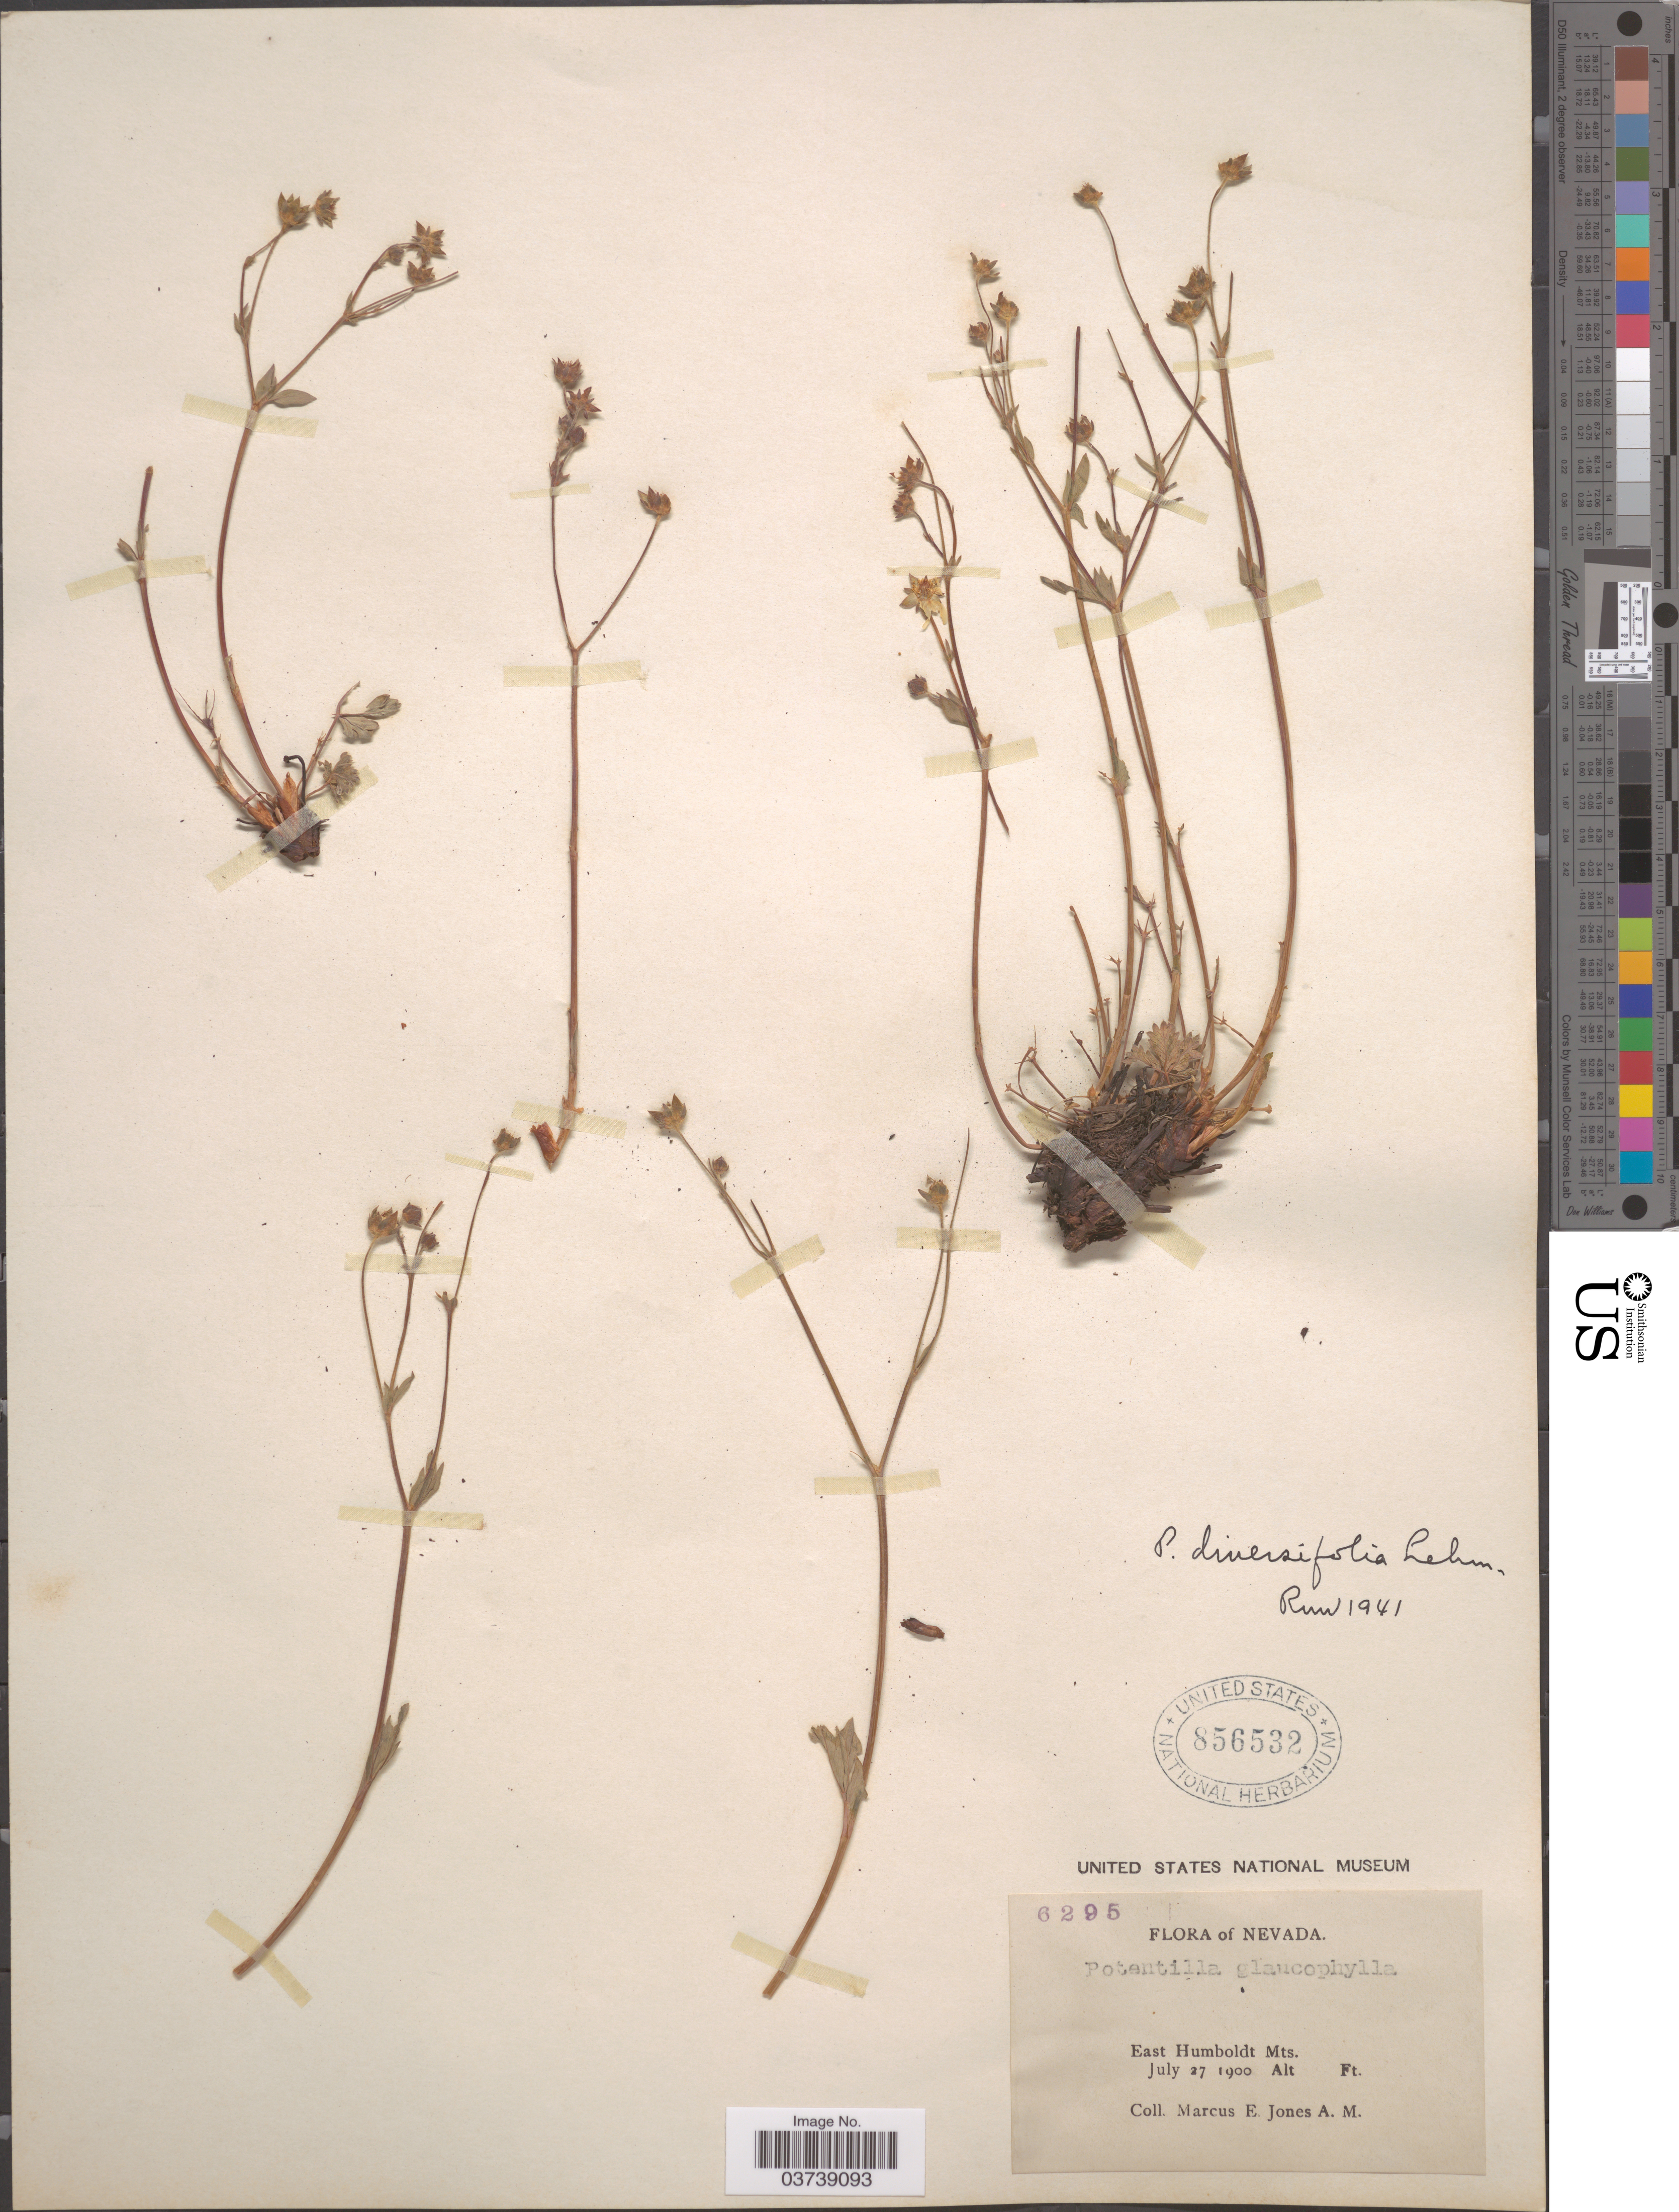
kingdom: Plantae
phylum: Tracheophyta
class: Magnoliopsida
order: Rosales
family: Rosaceae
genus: Potentilla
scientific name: Potentilla diversifolia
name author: Lehm.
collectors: M. E. Jones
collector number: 6295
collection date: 1900-07-27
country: United States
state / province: Nevada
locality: East Humboldt Mts.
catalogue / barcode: US 856532